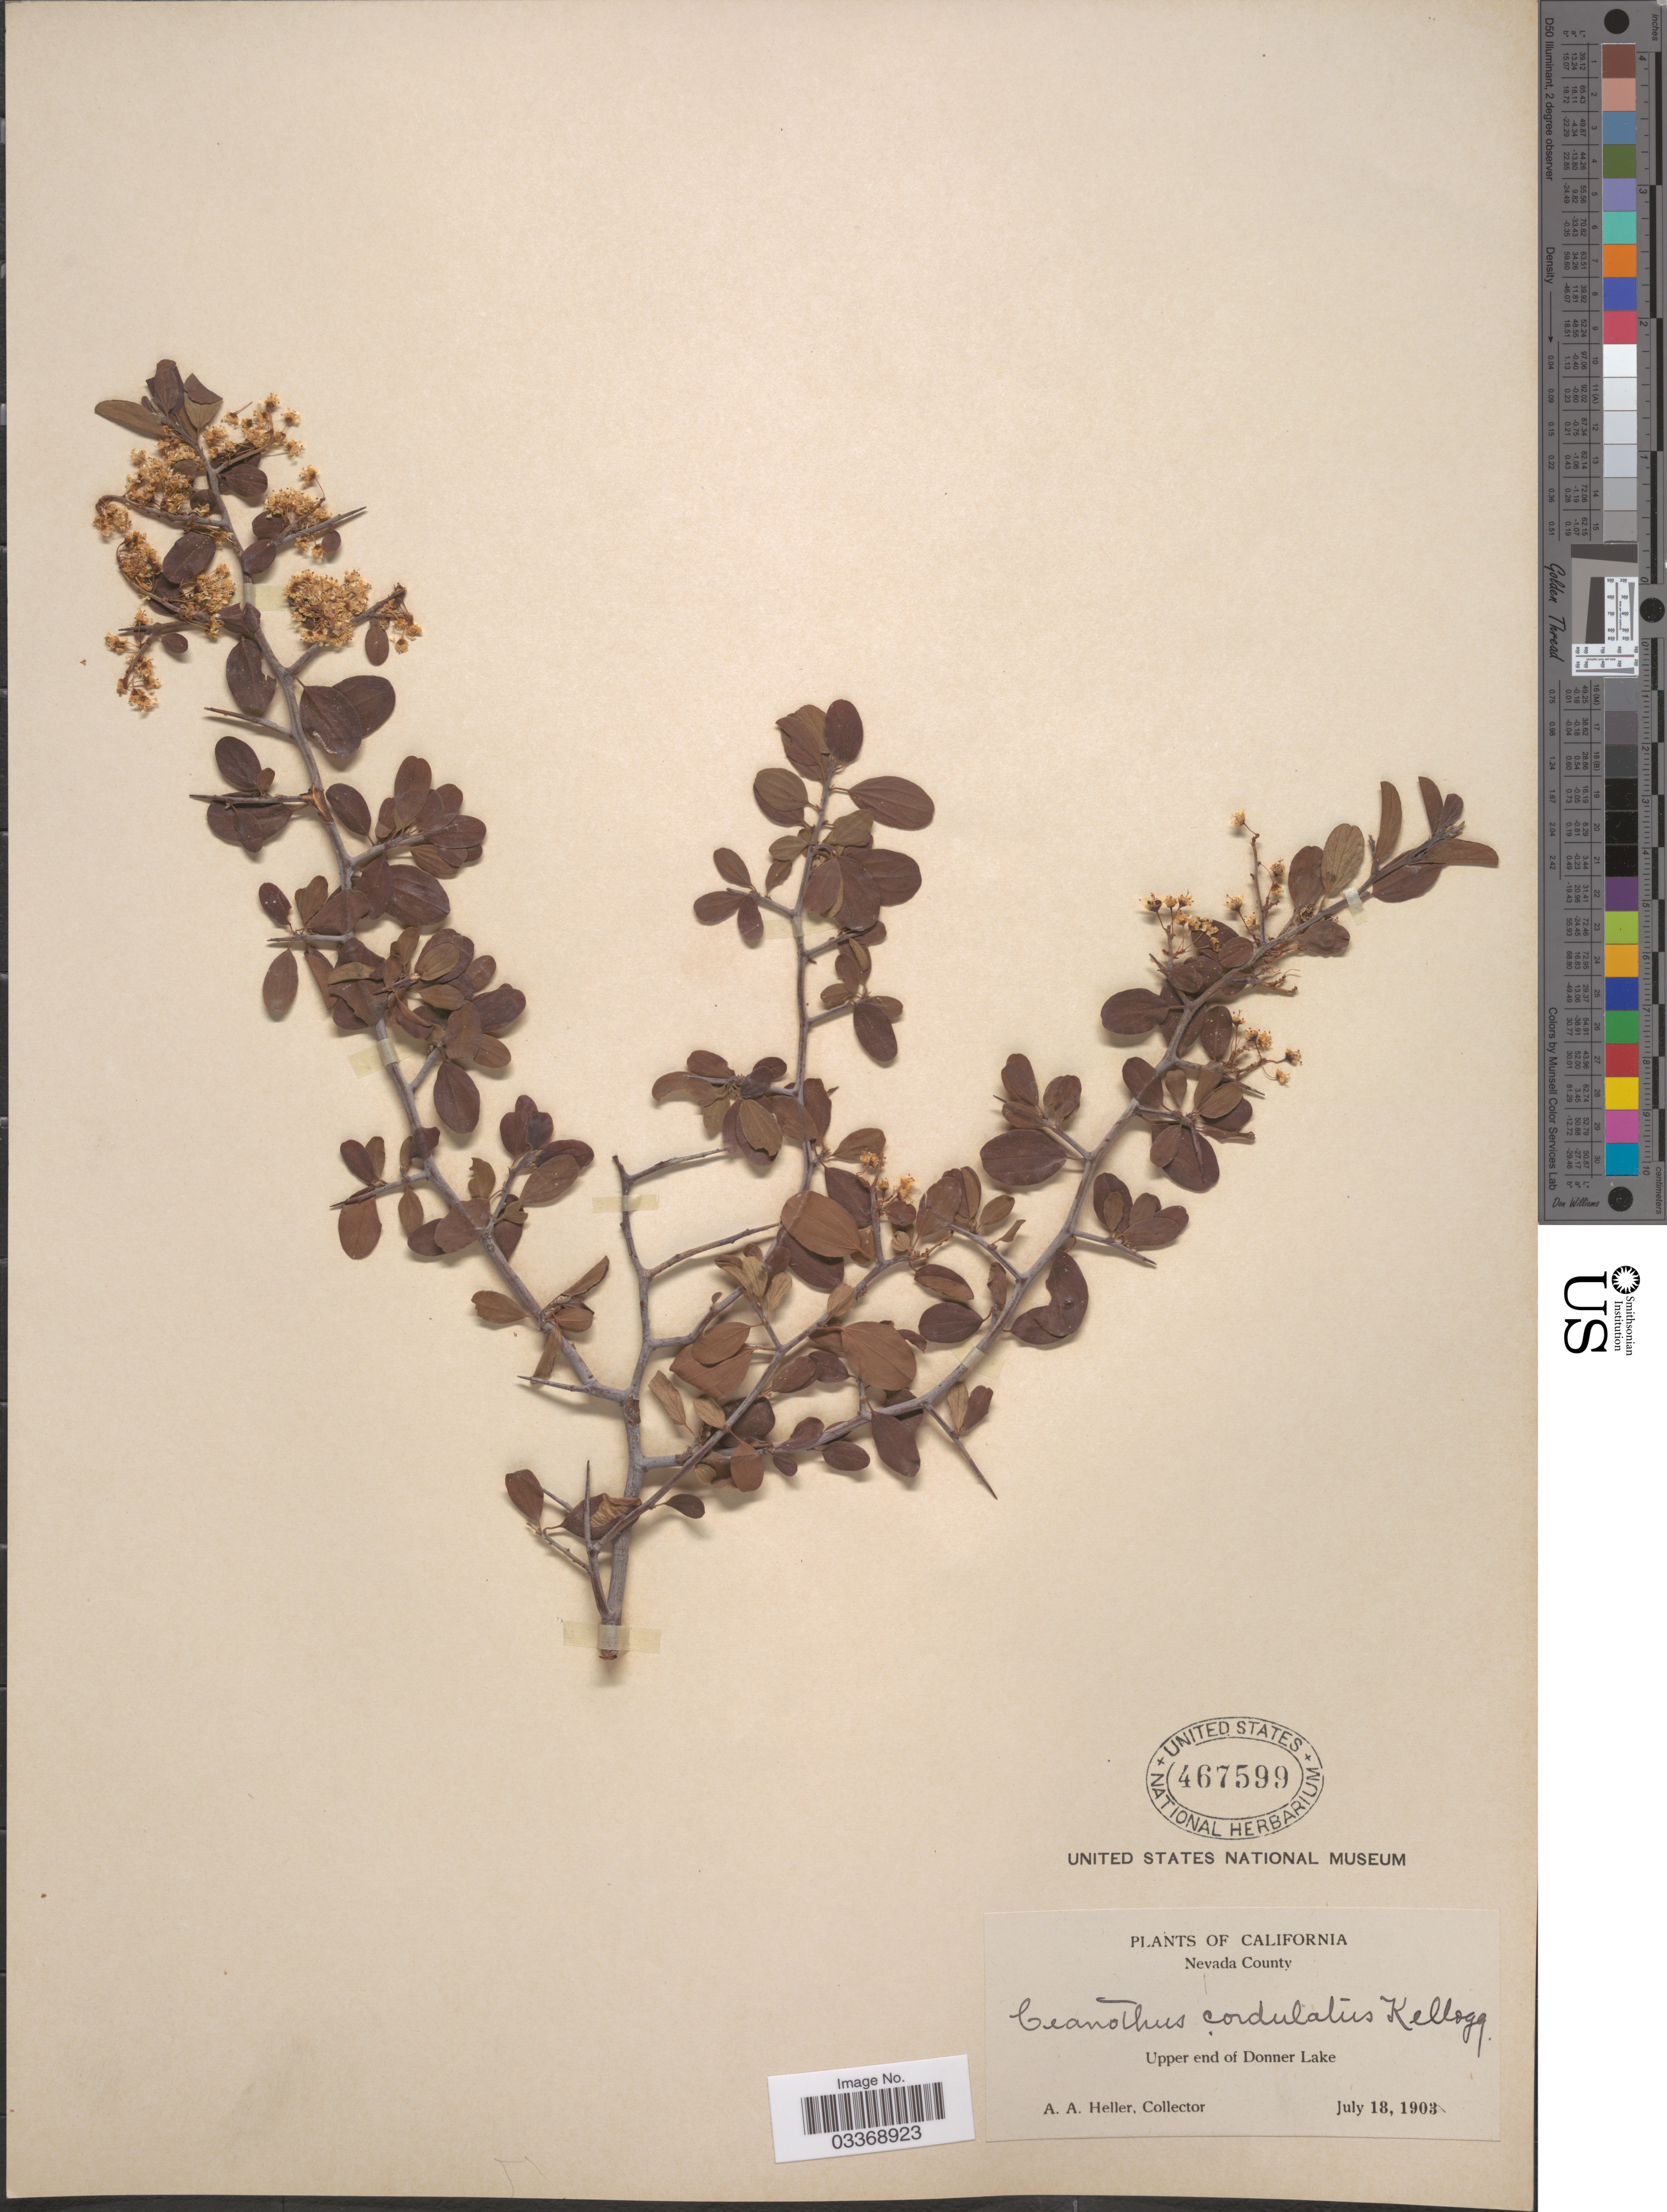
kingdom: Plantae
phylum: Tracheophyta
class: Magnoliopsida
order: Rosales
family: Rhamnaceae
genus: Ceanothus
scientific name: Ceanothus cordulatus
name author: Kellogg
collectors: A. A. Heller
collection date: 1903-07-18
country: United States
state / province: California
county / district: Nevada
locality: Nevada County. Upper end of Donner Lake.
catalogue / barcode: US 467599